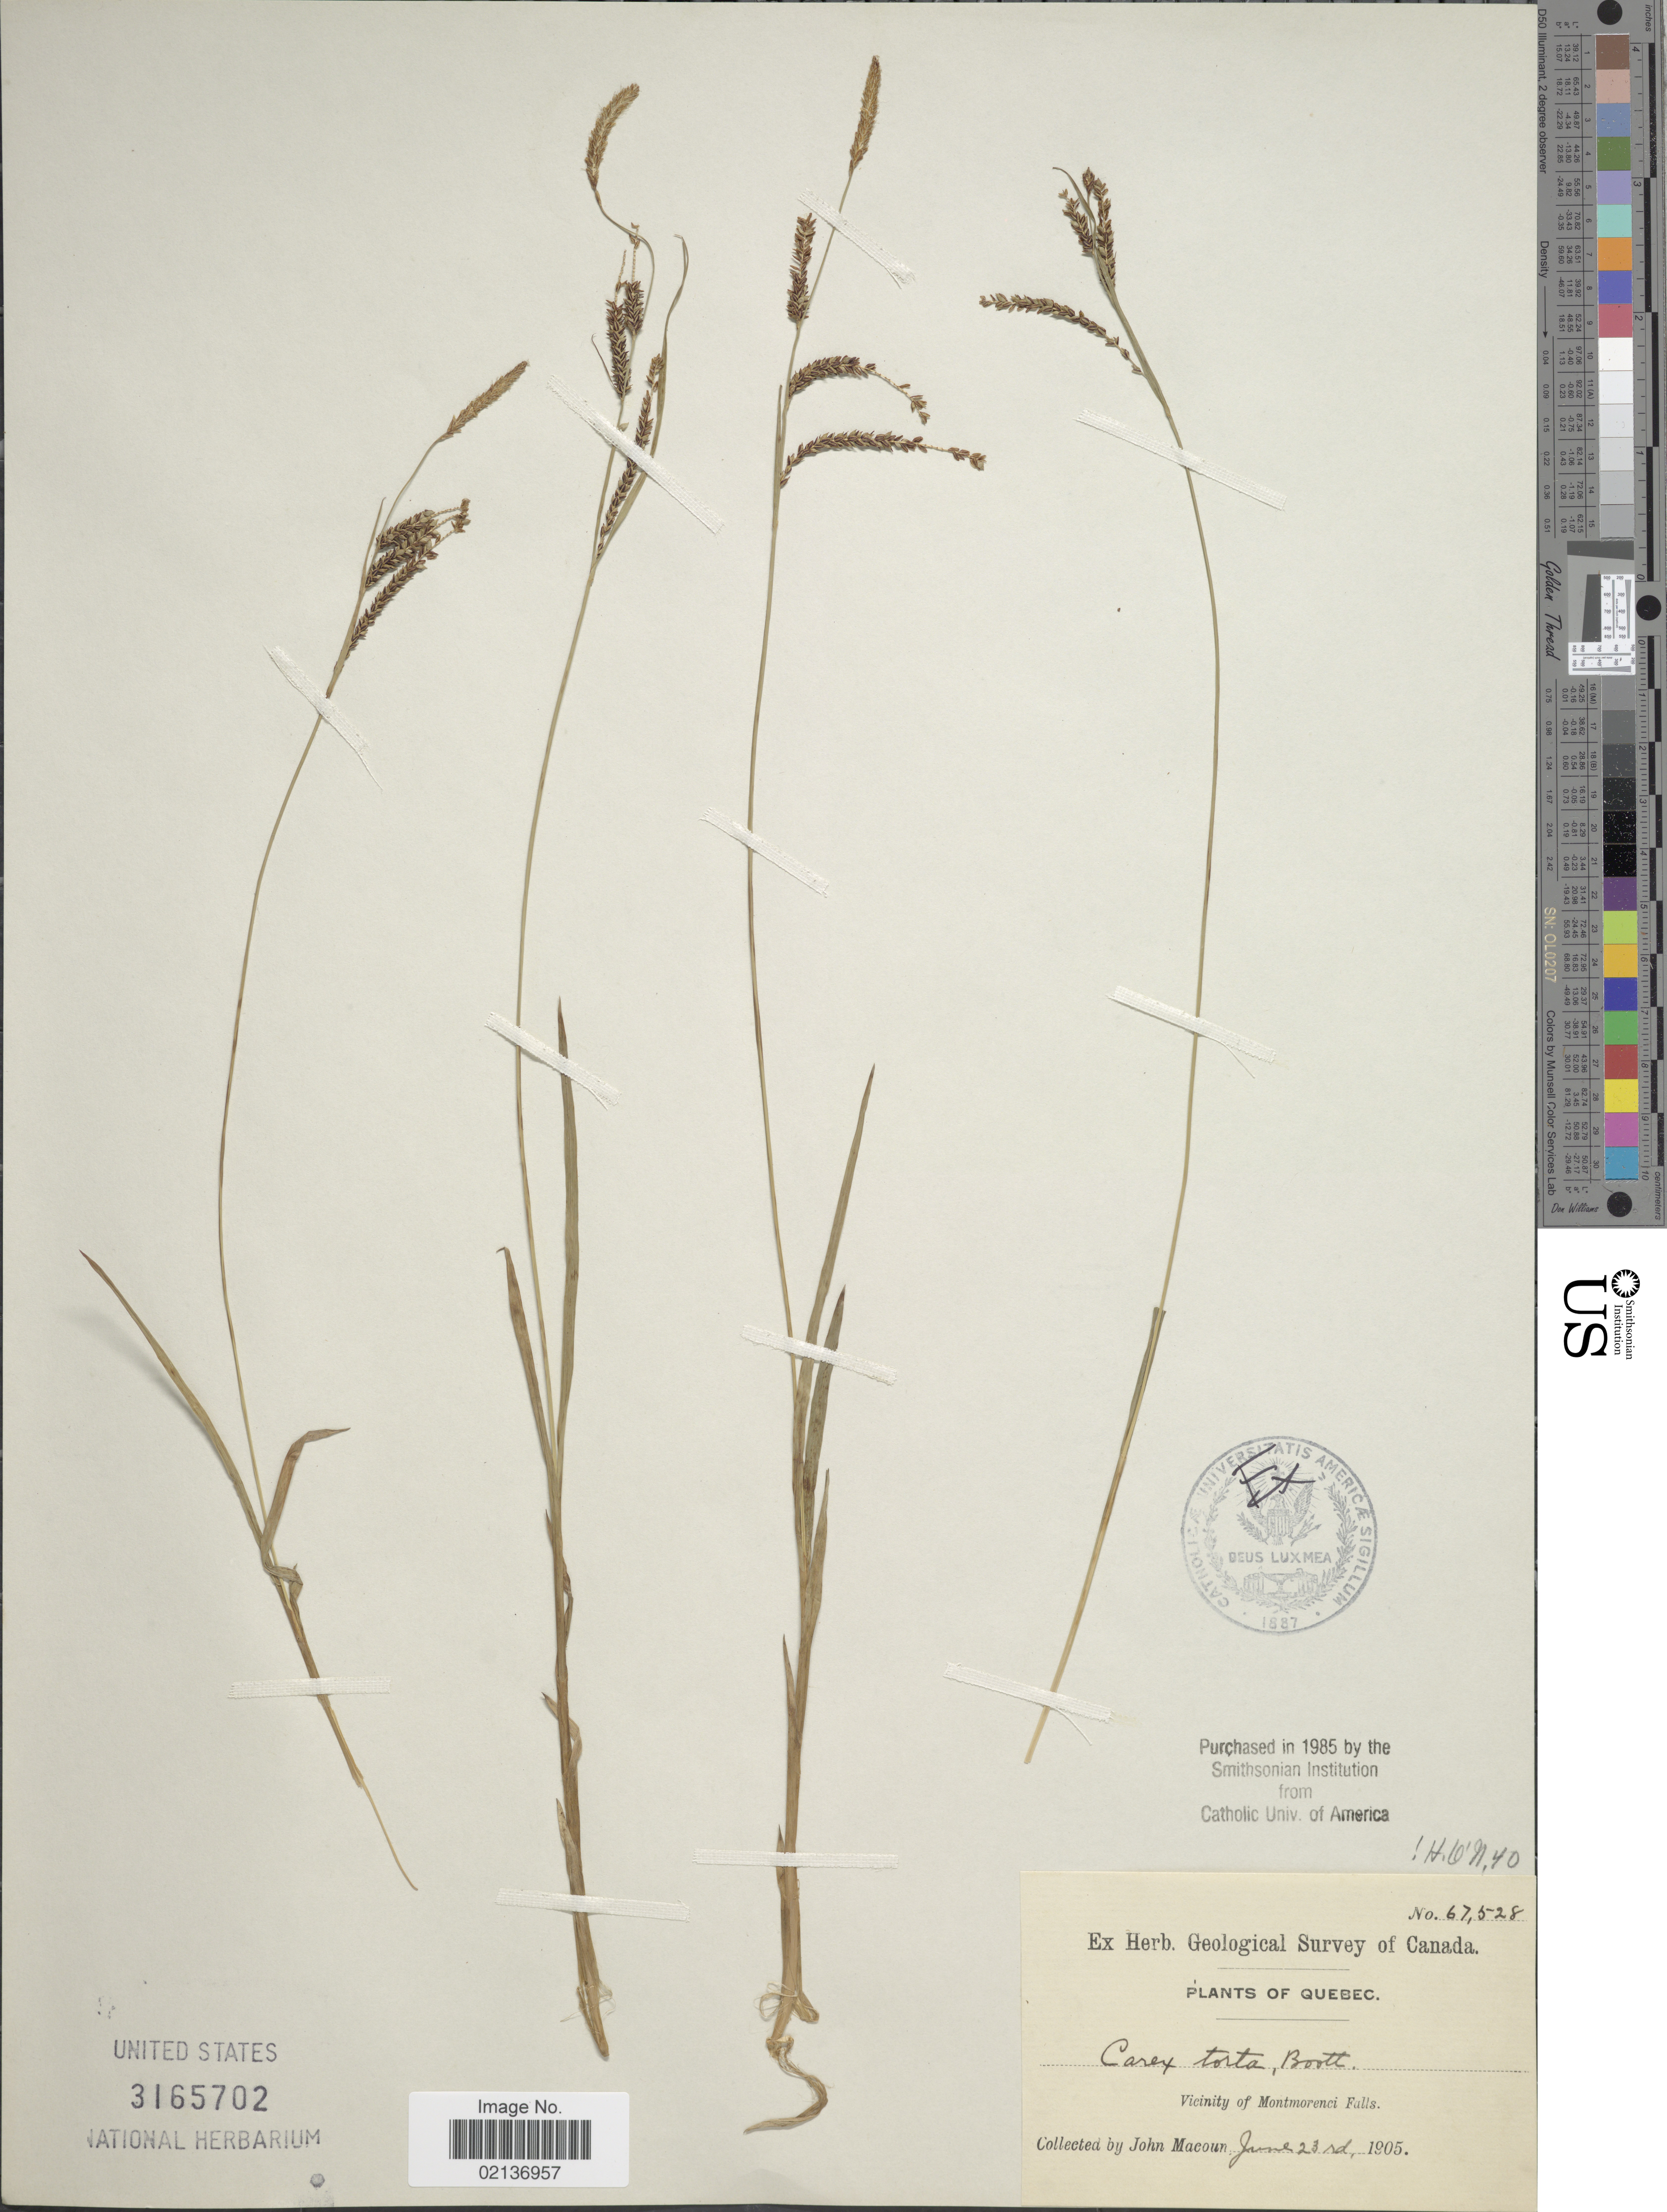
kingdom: Plantae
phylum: Tracheophyta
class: Liliopsida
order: Poales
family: Cyperaceae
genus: Carex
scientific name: Carex torta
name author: Boott ex Tuck.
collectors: J. Macoun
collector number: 67528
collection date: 1905-06-23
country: Canada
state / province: Quebec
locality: Vicinity of Montmorenci Falls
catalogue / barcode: US 3165702